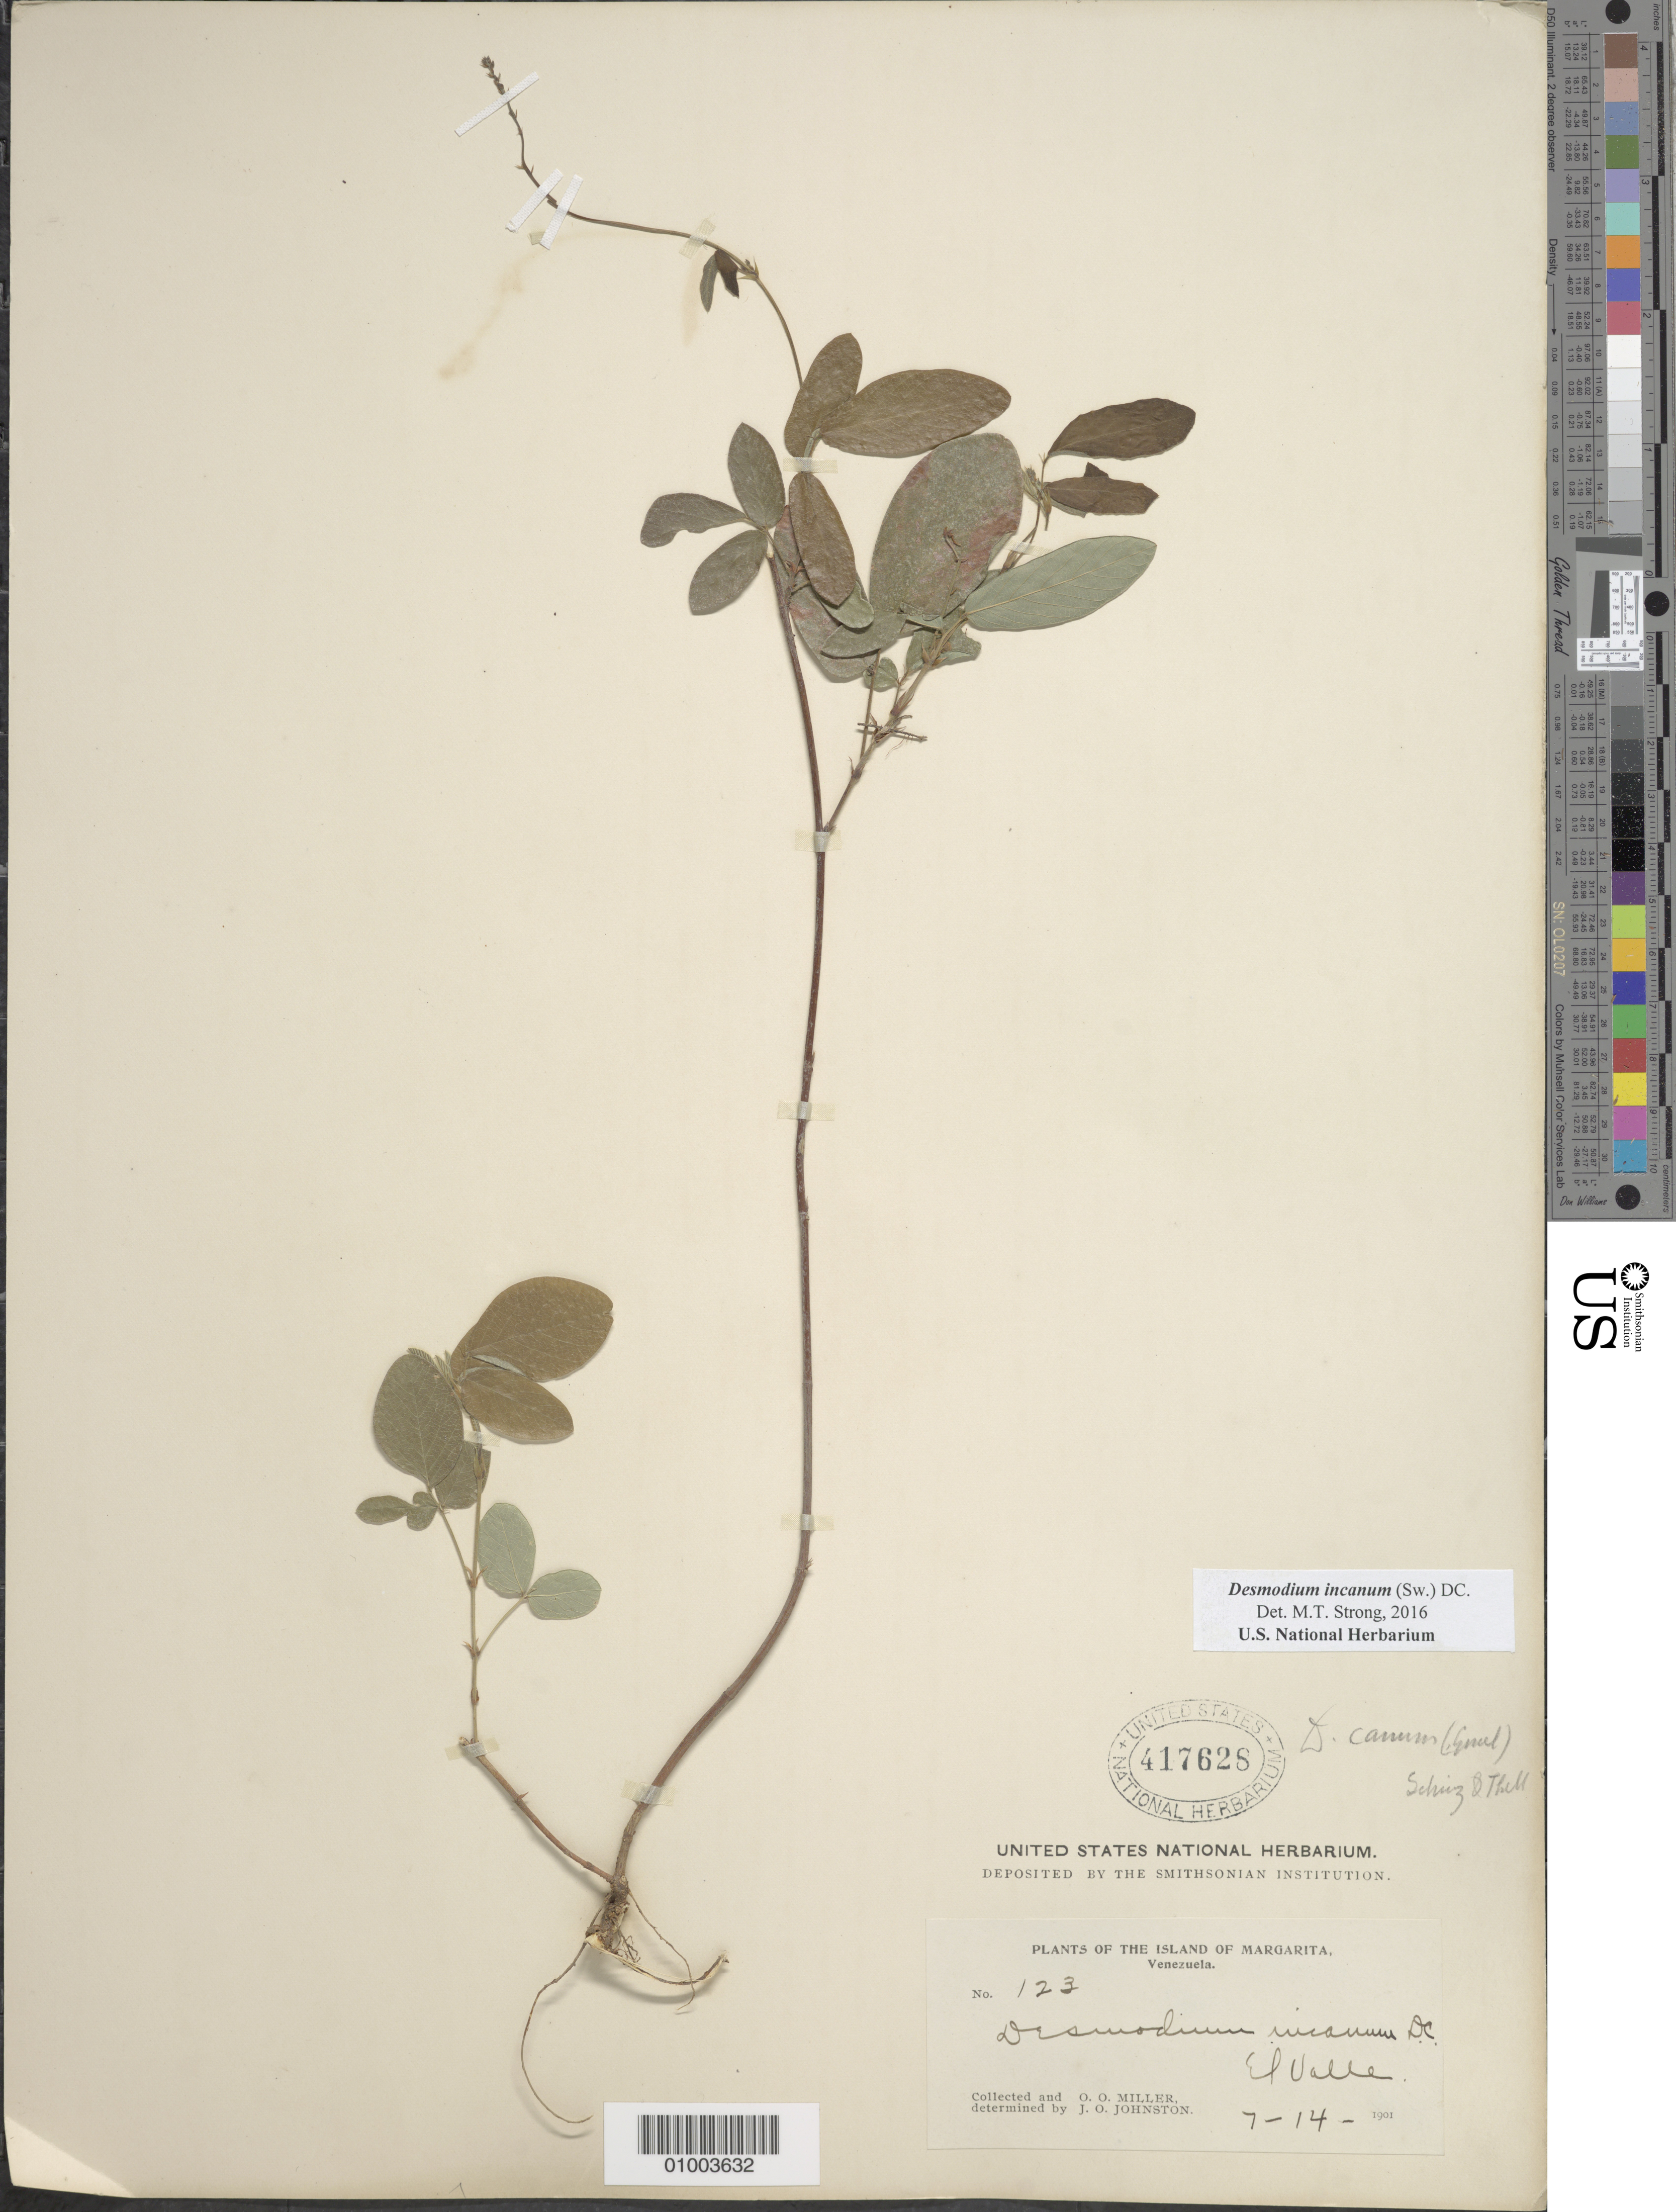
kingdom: Plantae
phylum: Tracheophyta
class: Magnoliopsida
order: Fabales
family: Fabaceae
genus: Desmodium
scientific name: Desmodium incanum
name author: (Sw.) DC.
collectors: O. O. Miller & J. Johnston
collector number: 123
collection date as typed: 14 Jul 1901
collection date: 1901-07-14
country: Venezuela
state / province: Nueva Esparta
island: Margarita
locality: El Valle.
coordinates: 0 N, 0 E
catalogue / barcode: US 417628